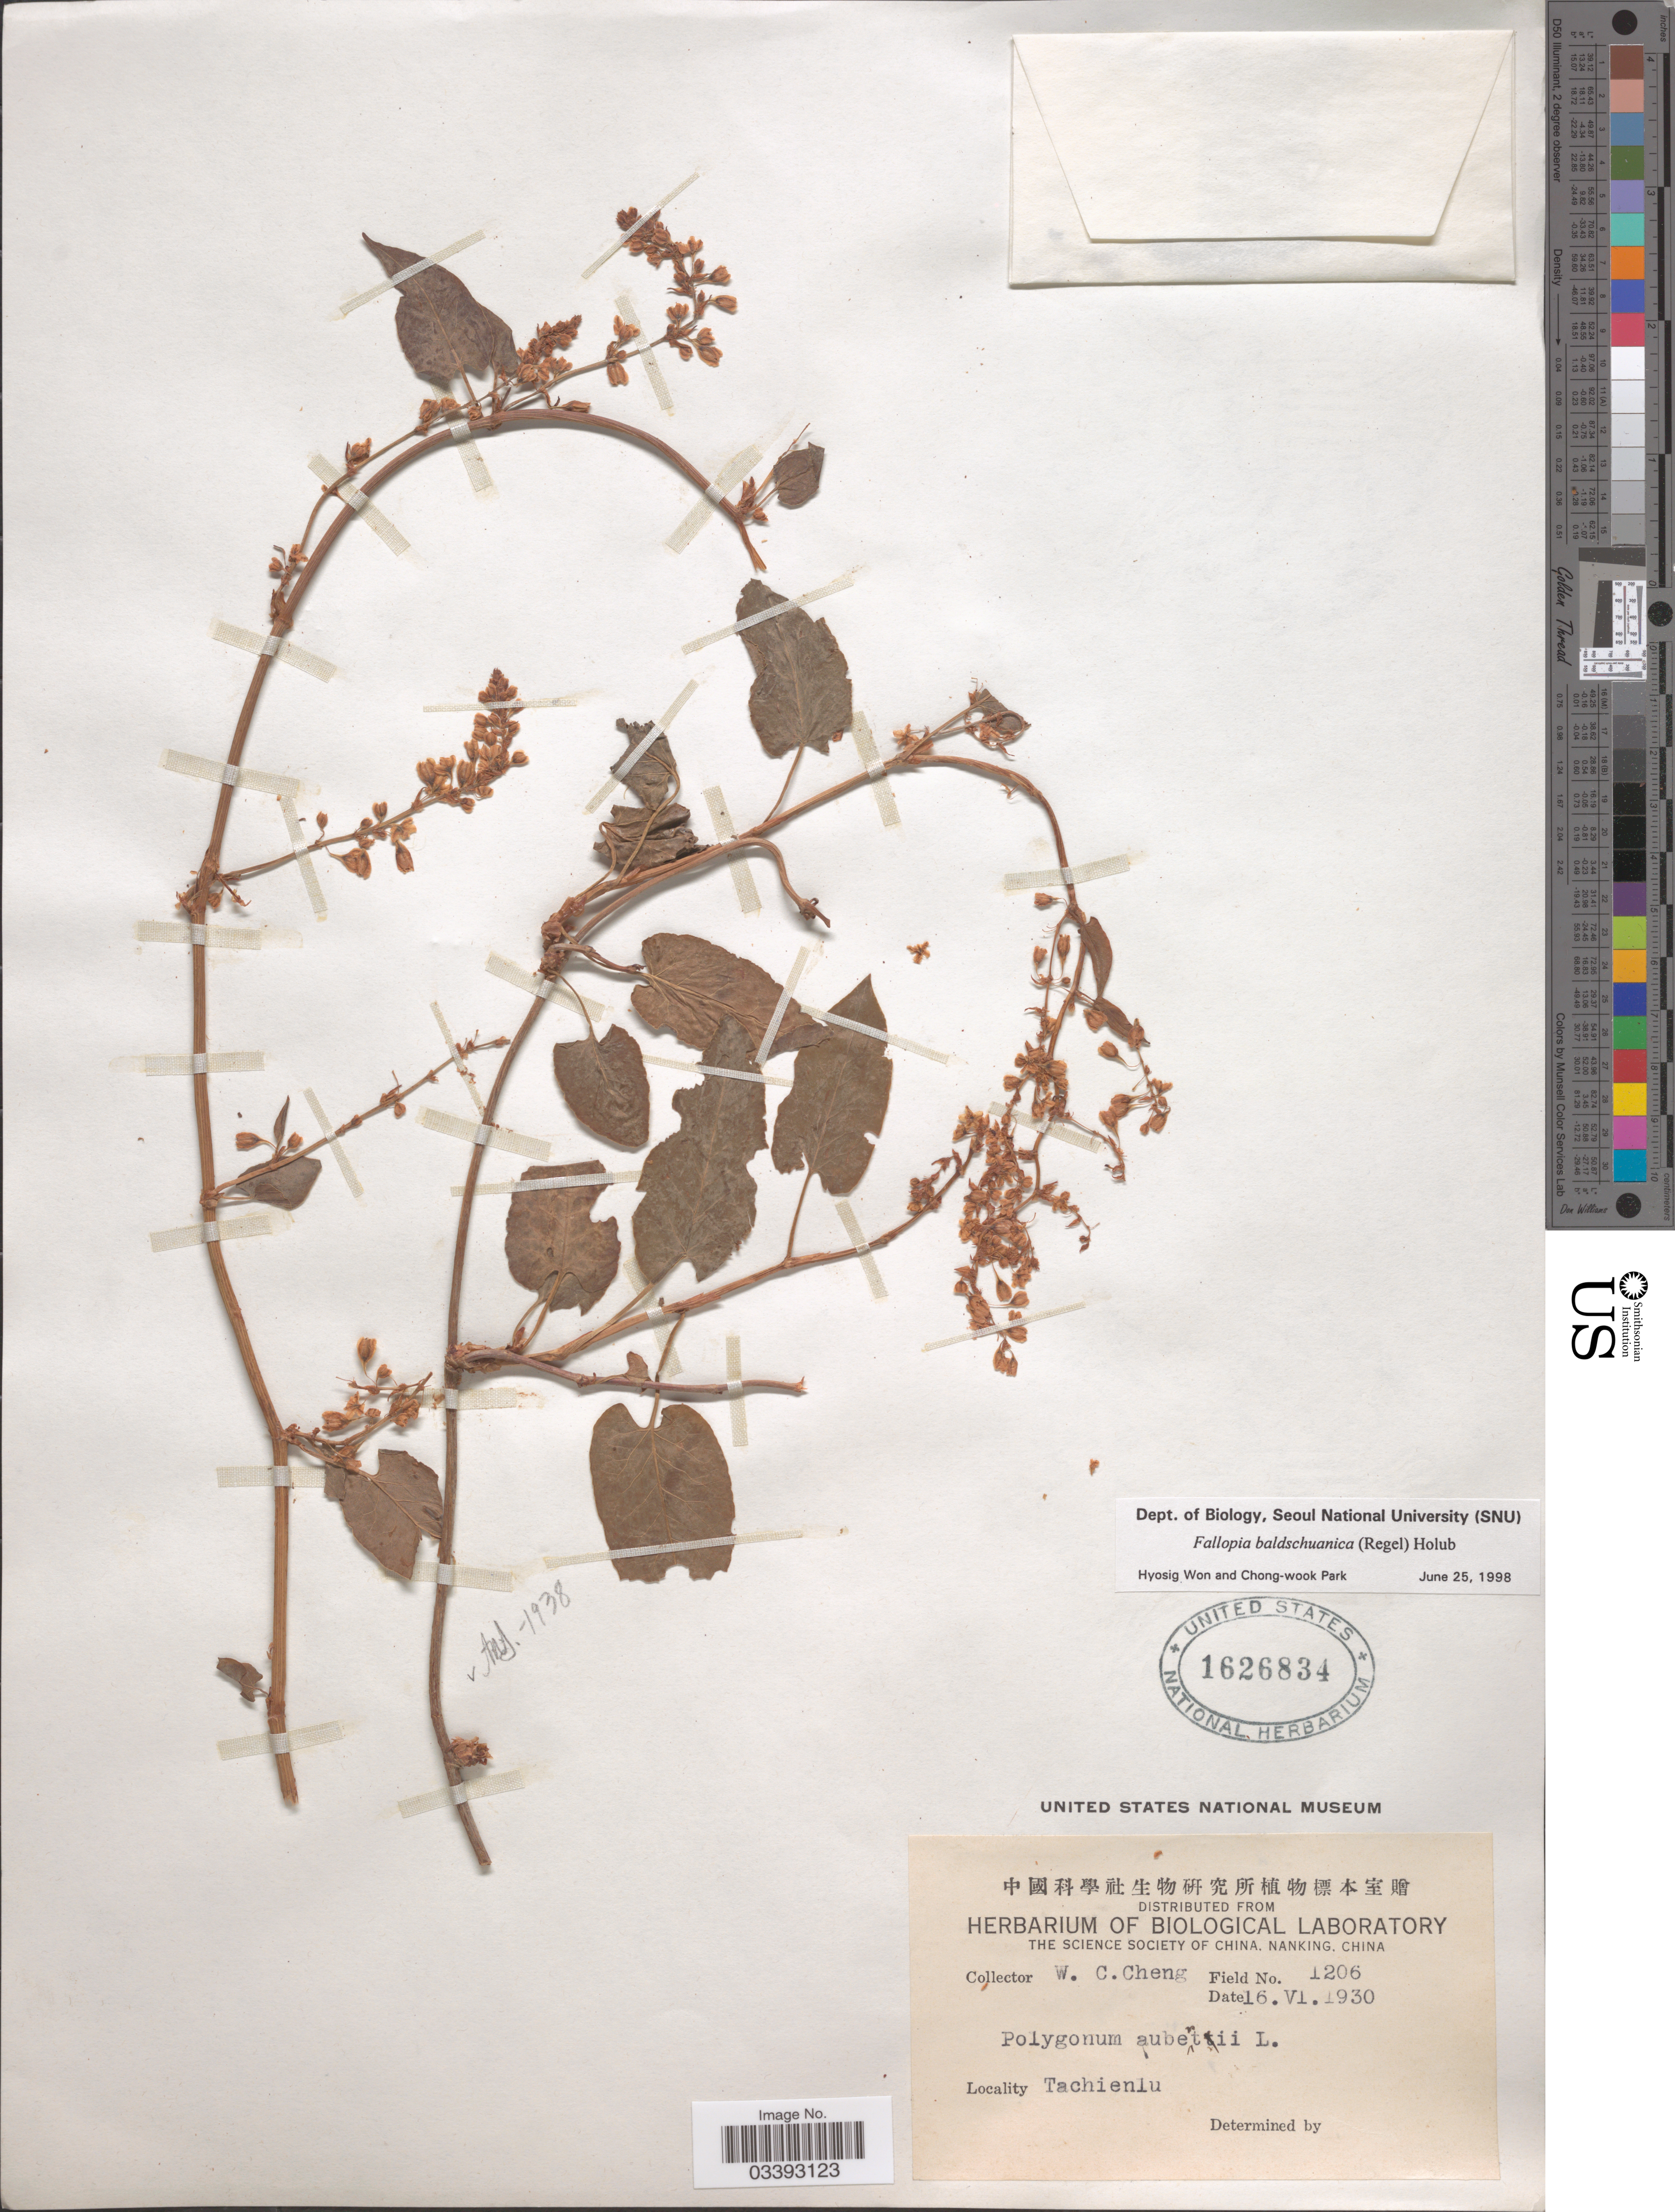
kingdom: Plantae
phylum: Tracheophyta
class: Magnoliopsida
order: Caryophyllales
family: Polygonaceae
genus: Fallopia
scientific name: Fallopia baldschuanica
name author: (Regel) Holub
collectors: W. C. Cheng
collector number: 1206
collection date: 1930-06-16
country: China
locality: Tachienlu.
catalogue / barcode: US 1626834